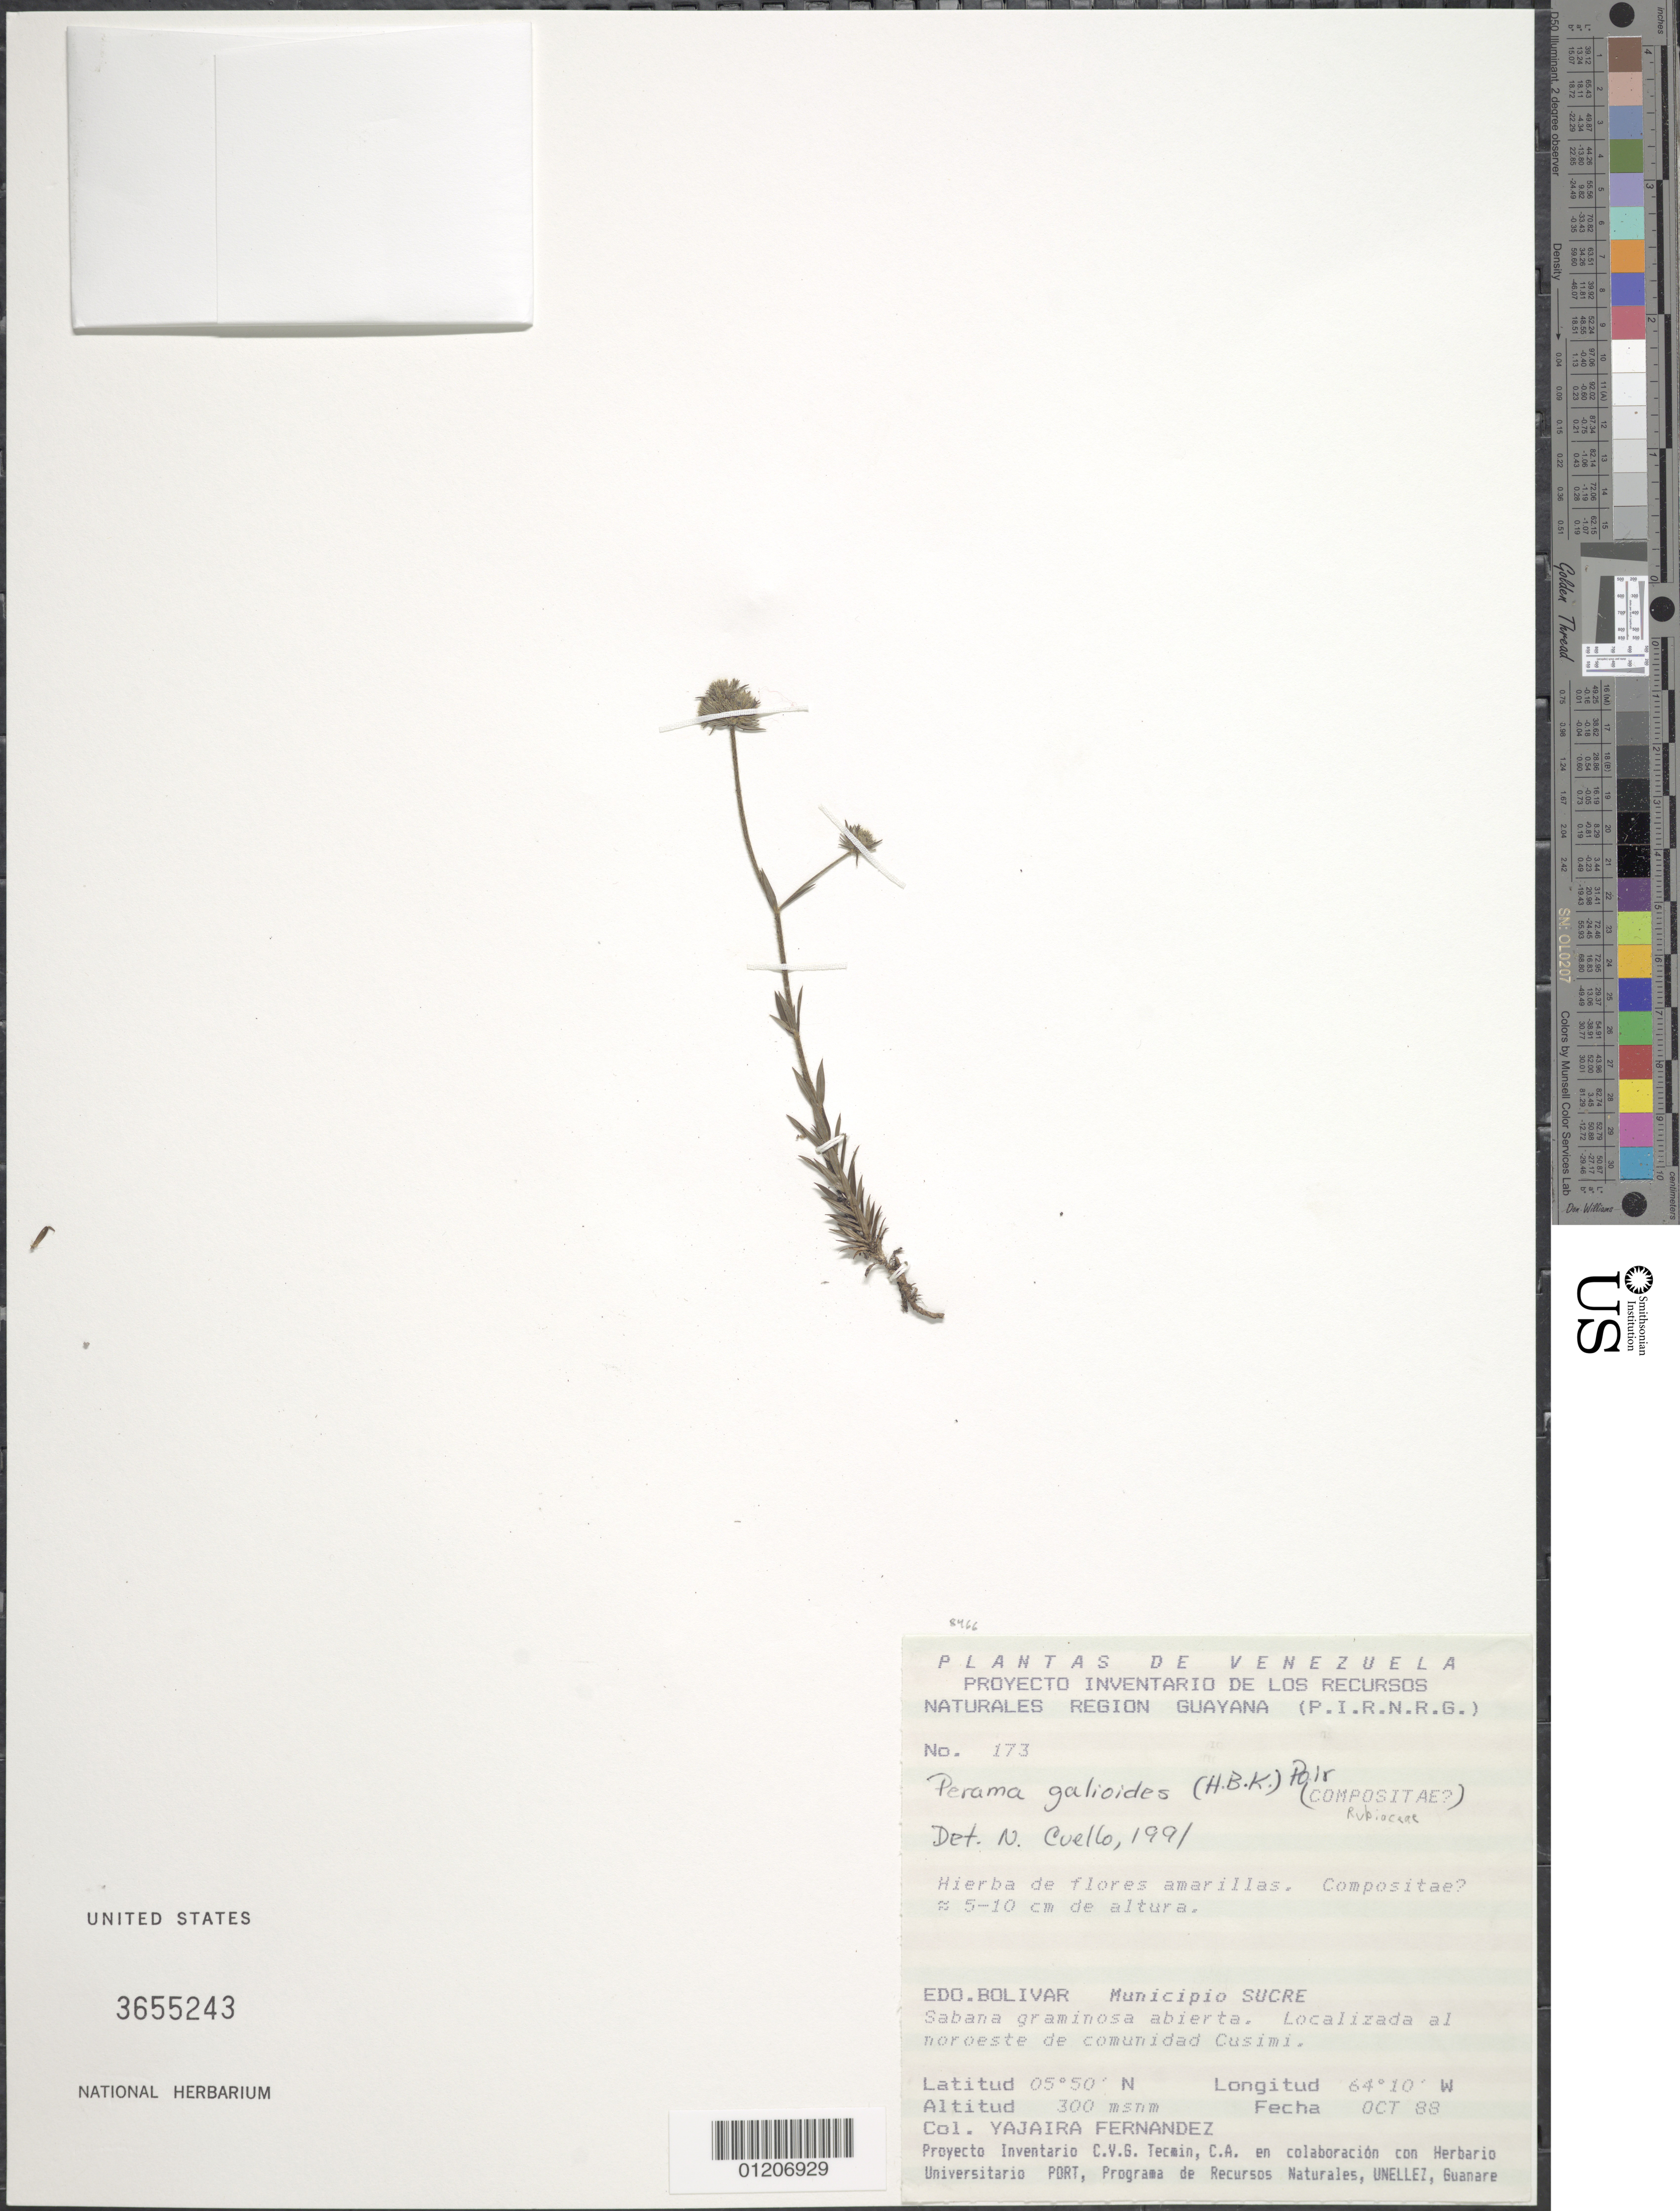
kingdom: Plantae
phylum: Tracheophyta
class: Magnoliopsida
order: Gentianales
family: Rubiaceae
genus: Perama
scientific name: Perama galioides var. densipila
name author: Steyerm.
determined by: Cuello, Nidia L.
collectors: Y. Fernandez-Manuel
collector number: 173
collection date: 1988-10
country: Venezuela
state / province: Bolívar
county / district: Sucre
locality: Localizada al noroeste de comunidad Cusimi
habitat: Sabana graminosa abierta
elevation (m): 300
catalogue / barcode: US 3655243